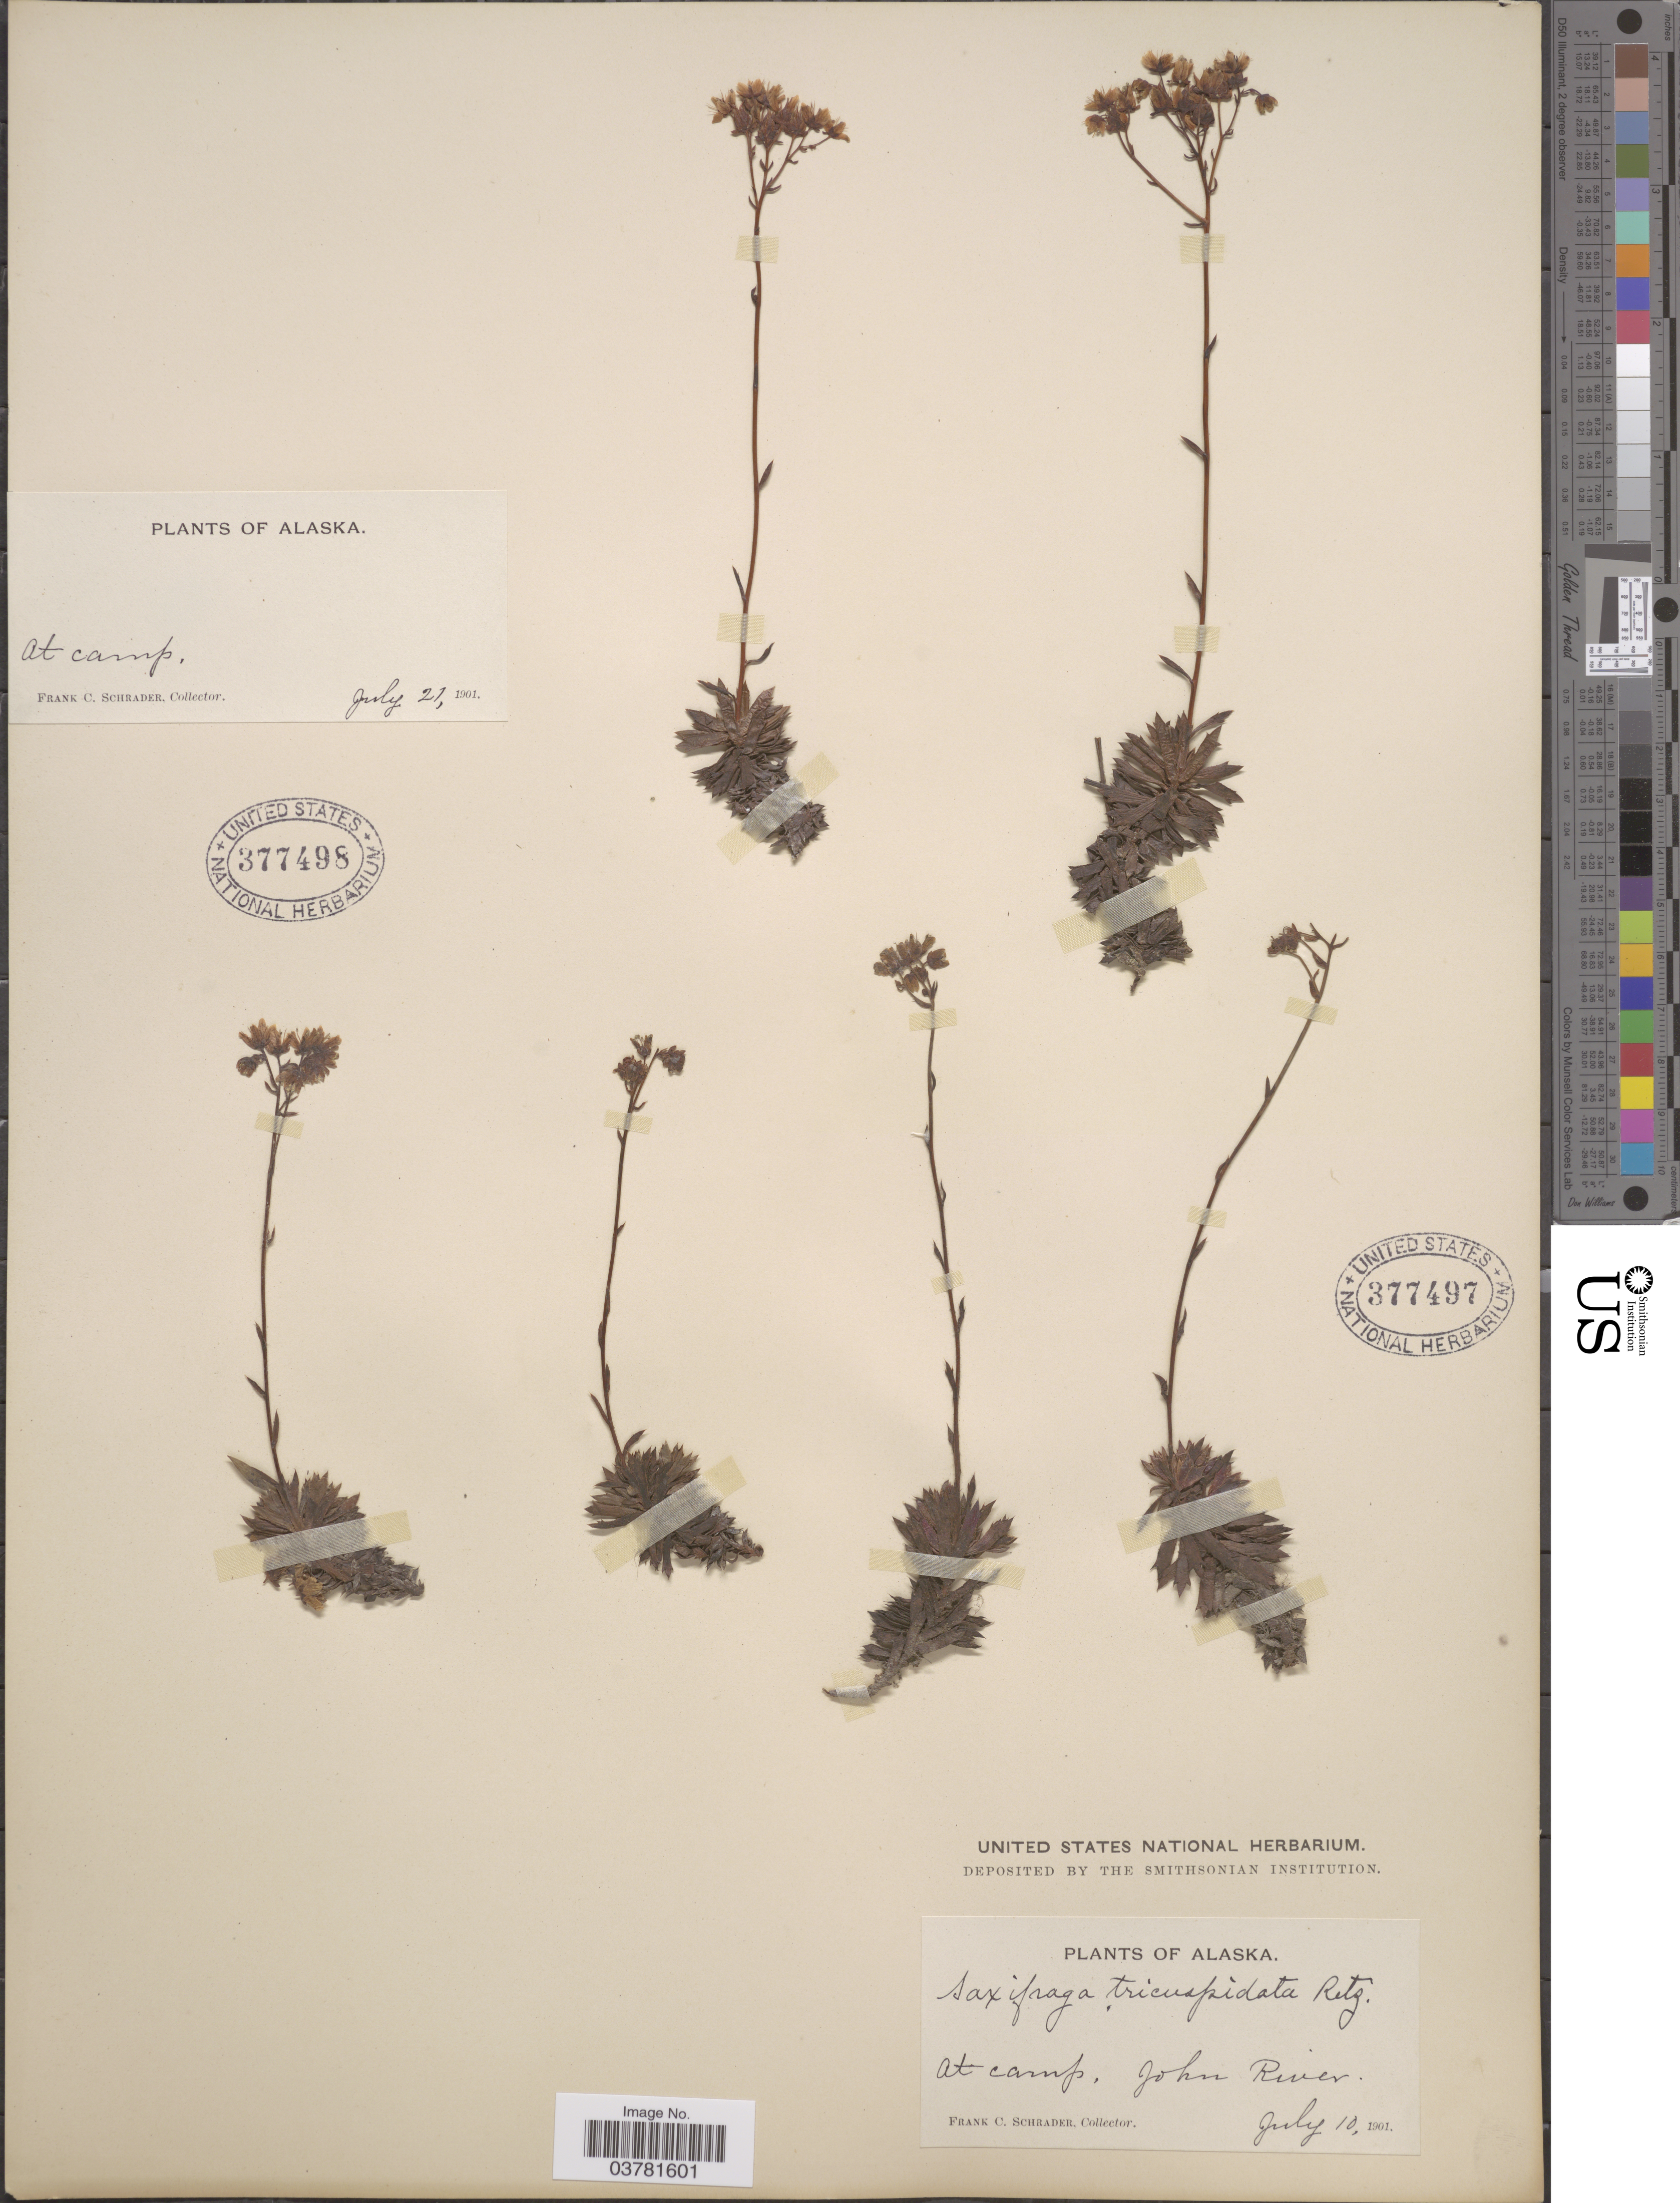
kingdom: Plantae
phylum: Tracheophyta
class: Magnoliopsida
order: Saxifragales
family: Saxifragaceae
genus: Saxifraga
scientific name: Saxifraga tricuspidata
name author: Rottb.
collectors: F. C. Schrader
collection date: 1901-07-10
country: United States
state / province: Alaska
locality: At camp, John River.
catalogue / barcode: US 377497